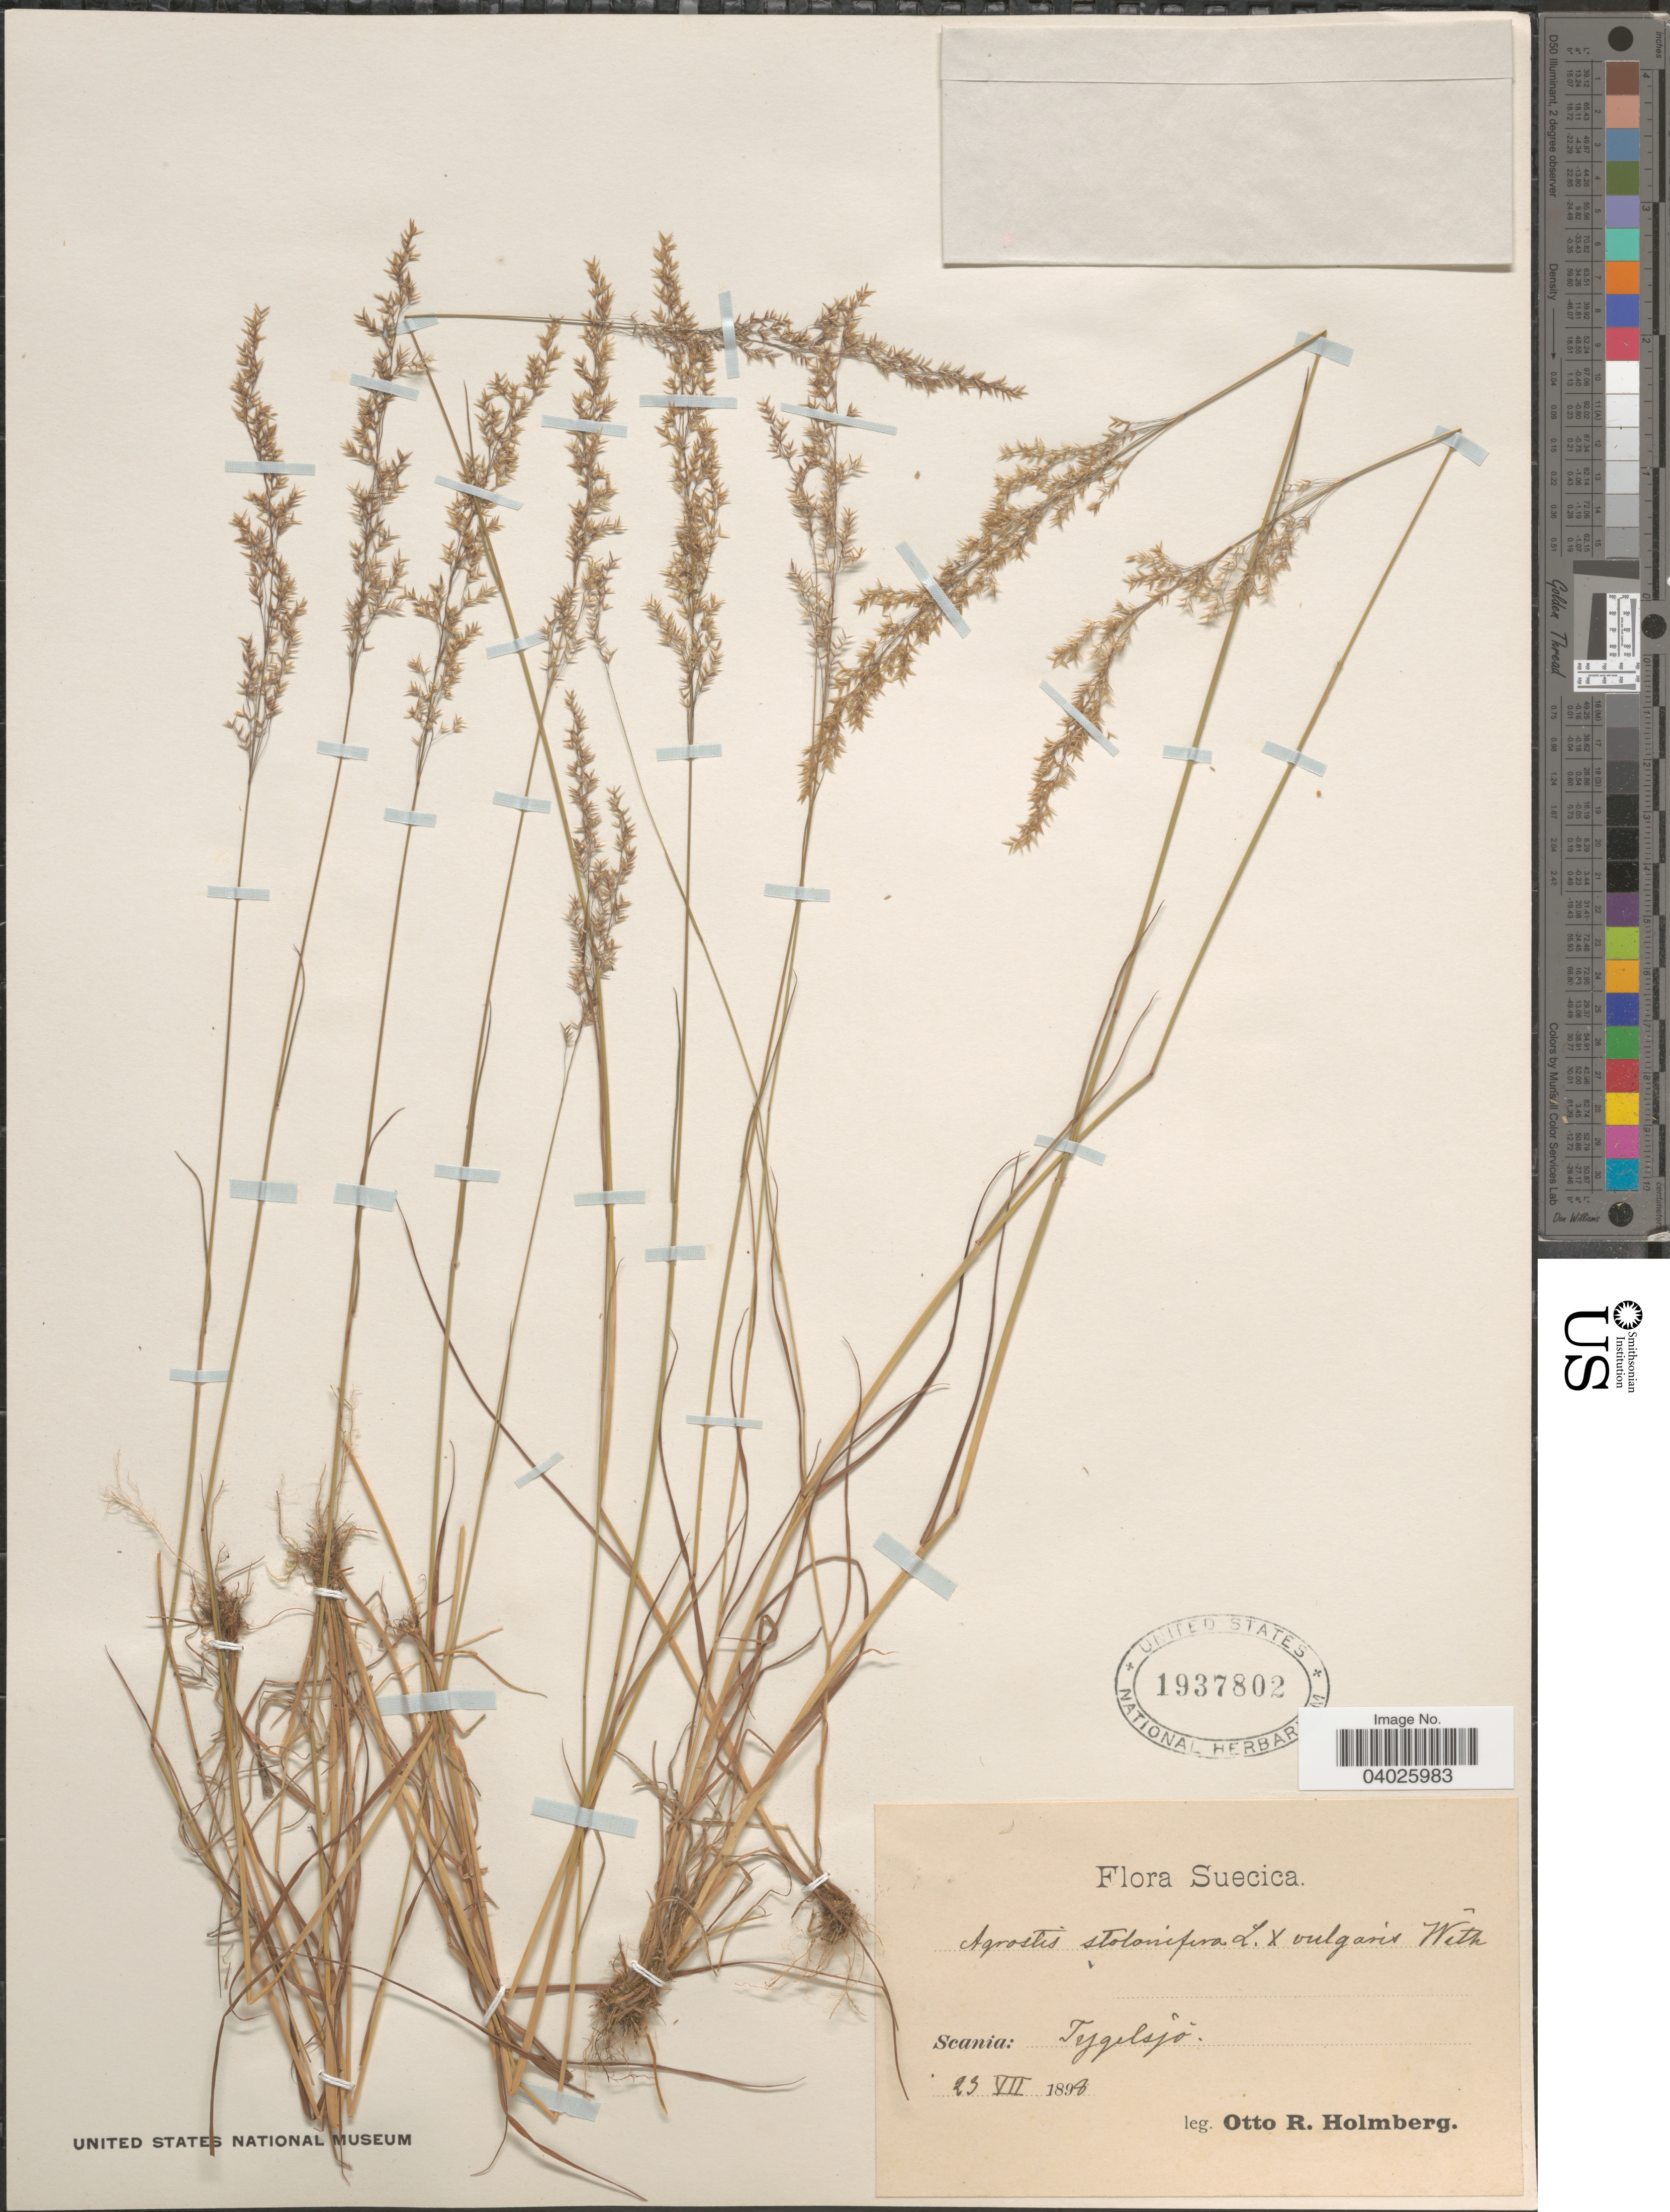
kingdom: Plantae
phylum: Tracheophyta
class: Liliopsida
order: Poales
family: Poaceae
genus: Agrostis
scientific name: Agrostis sp.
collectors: O. Holmberg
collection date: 1898-07-23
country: Sweden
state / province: Skåne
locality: Suecica. Scania: Tygelsjo.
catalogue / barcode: US 1937802